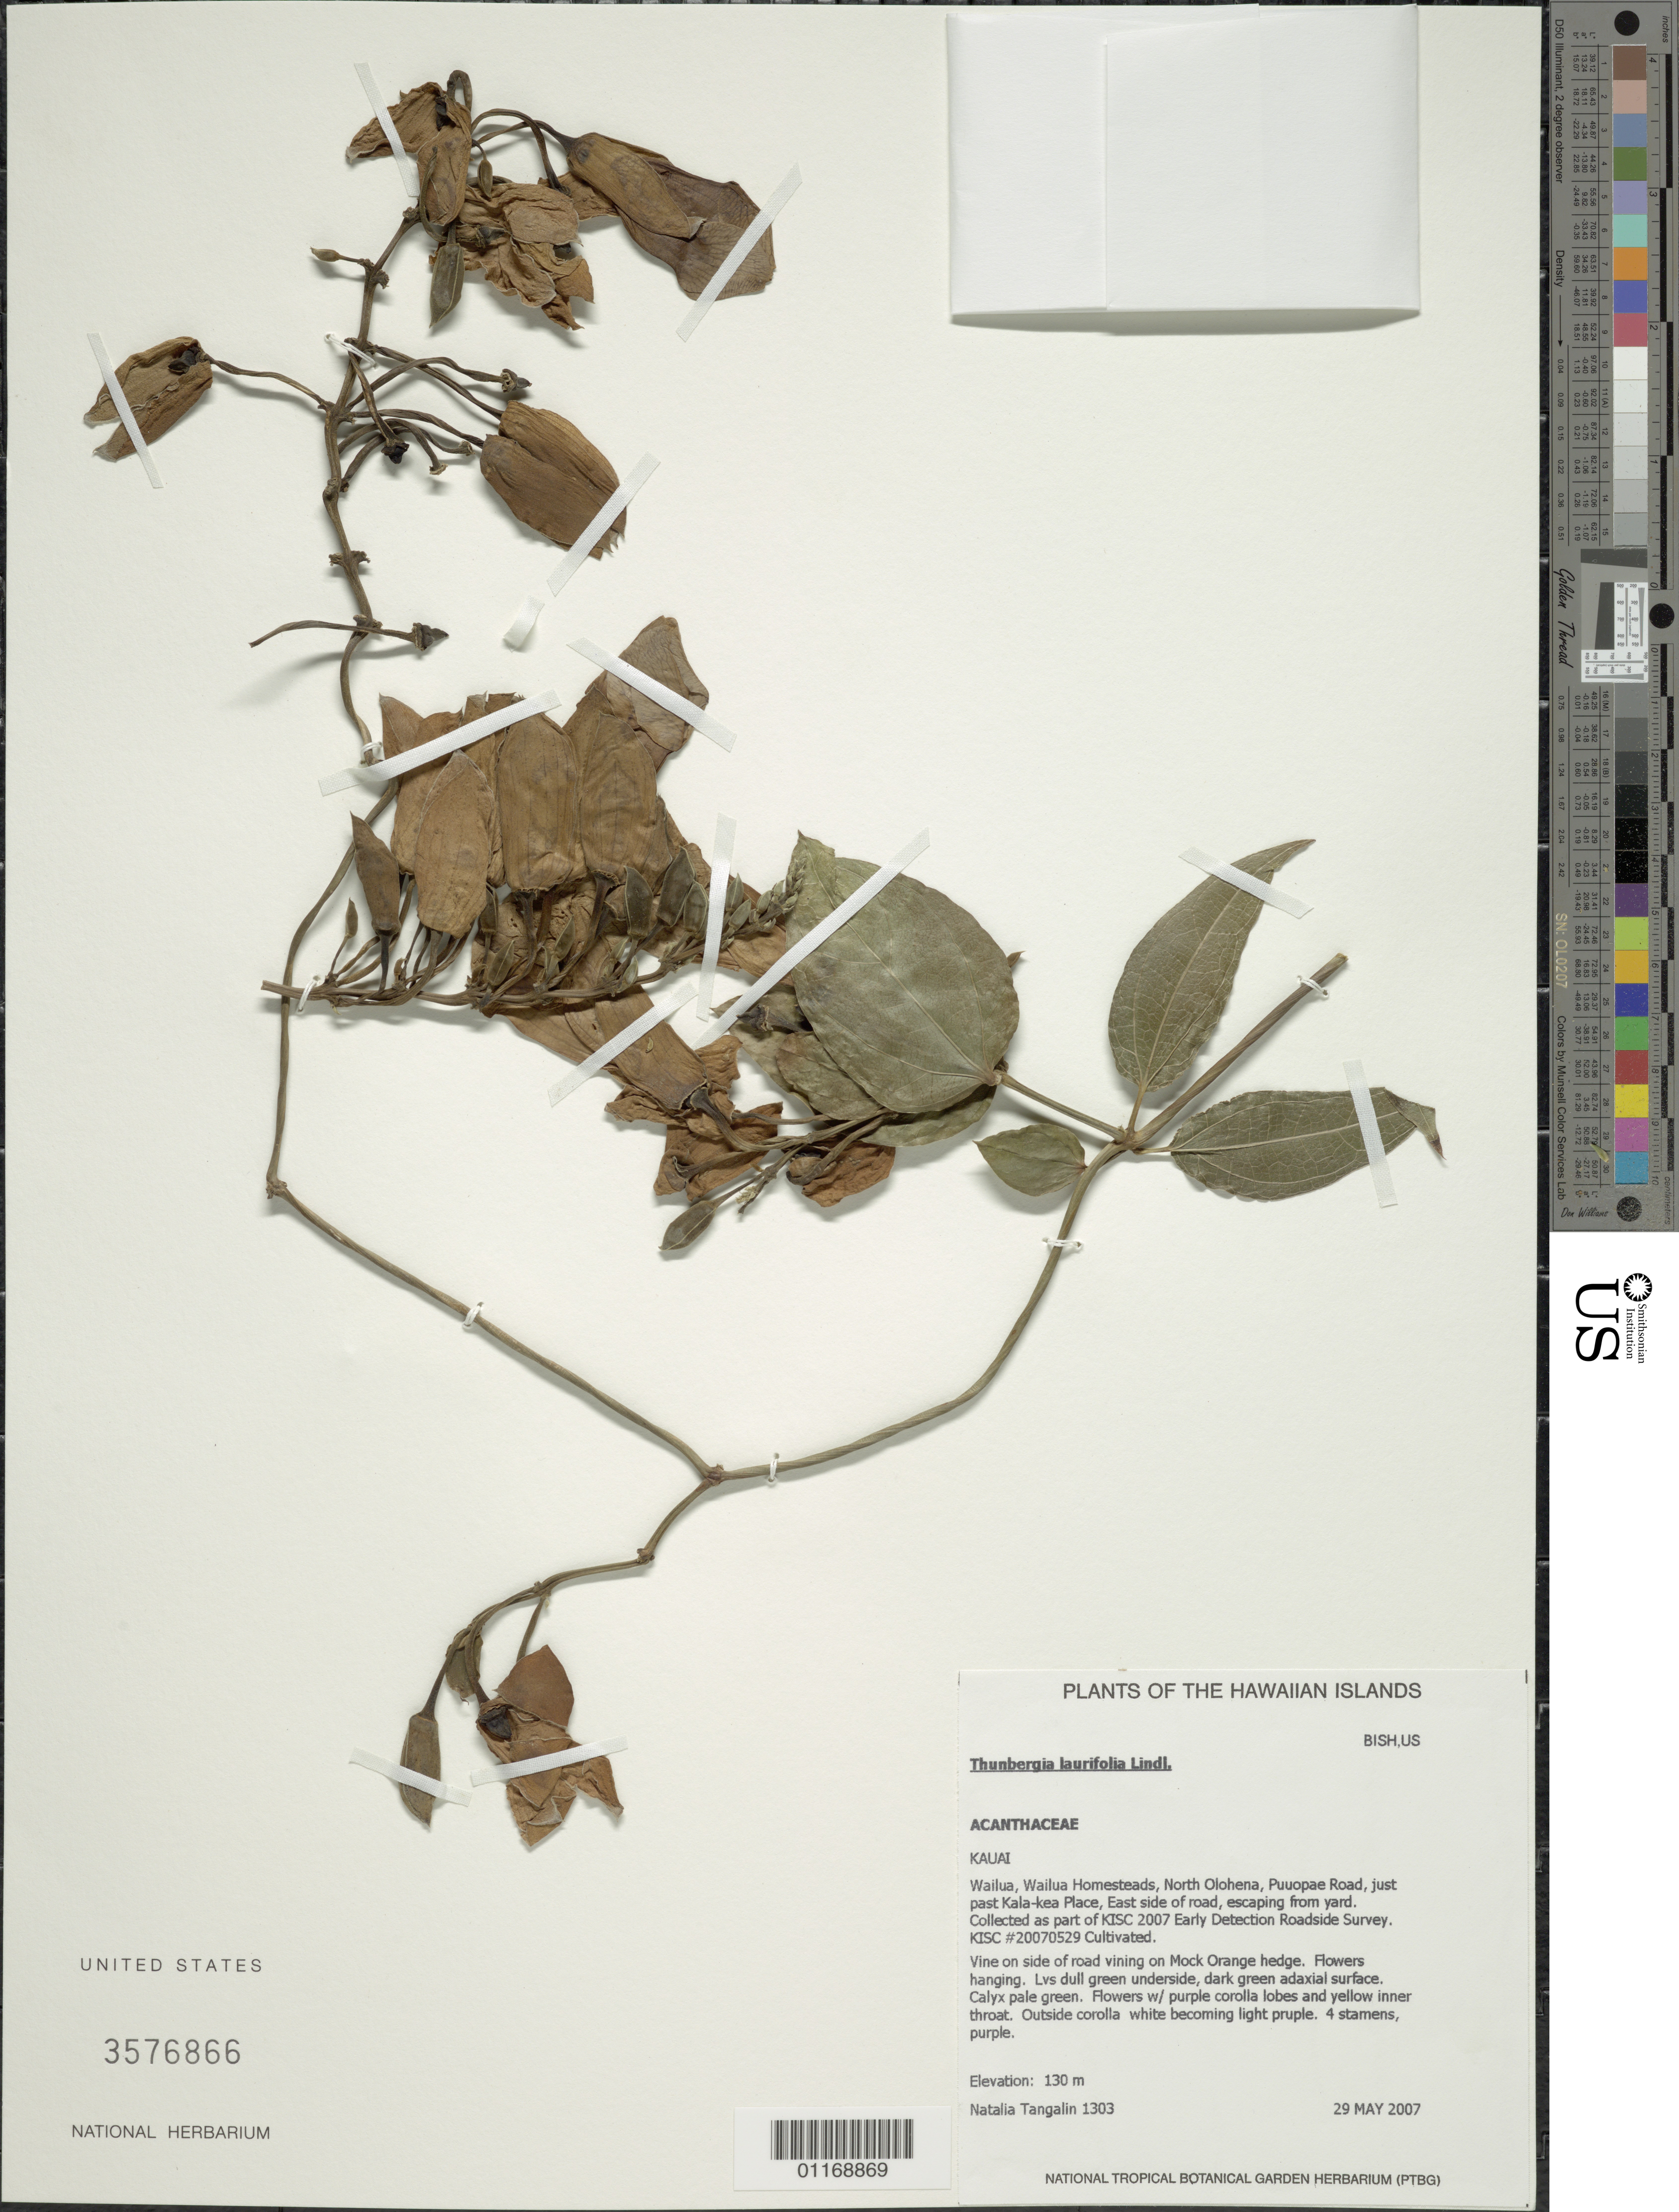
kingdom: Plantae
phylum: Tracheophyta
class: Magnoliopsida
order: Lamiales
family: Acanthaceae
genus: Thunbergia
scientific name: Thunbergia laurifolia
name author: Lindl.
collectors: N. Tangalin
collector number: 1303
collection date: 2007-05-29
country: United States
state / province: Hawaii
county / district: Kauai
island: Kaua'i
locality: Wailua, Wailua Homesteads, North Olohena, Puuopae Road, just past Kala-kea Place, East side of road, escaping from yard.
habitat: Roadside.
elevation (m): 130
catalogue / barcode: US 3576866